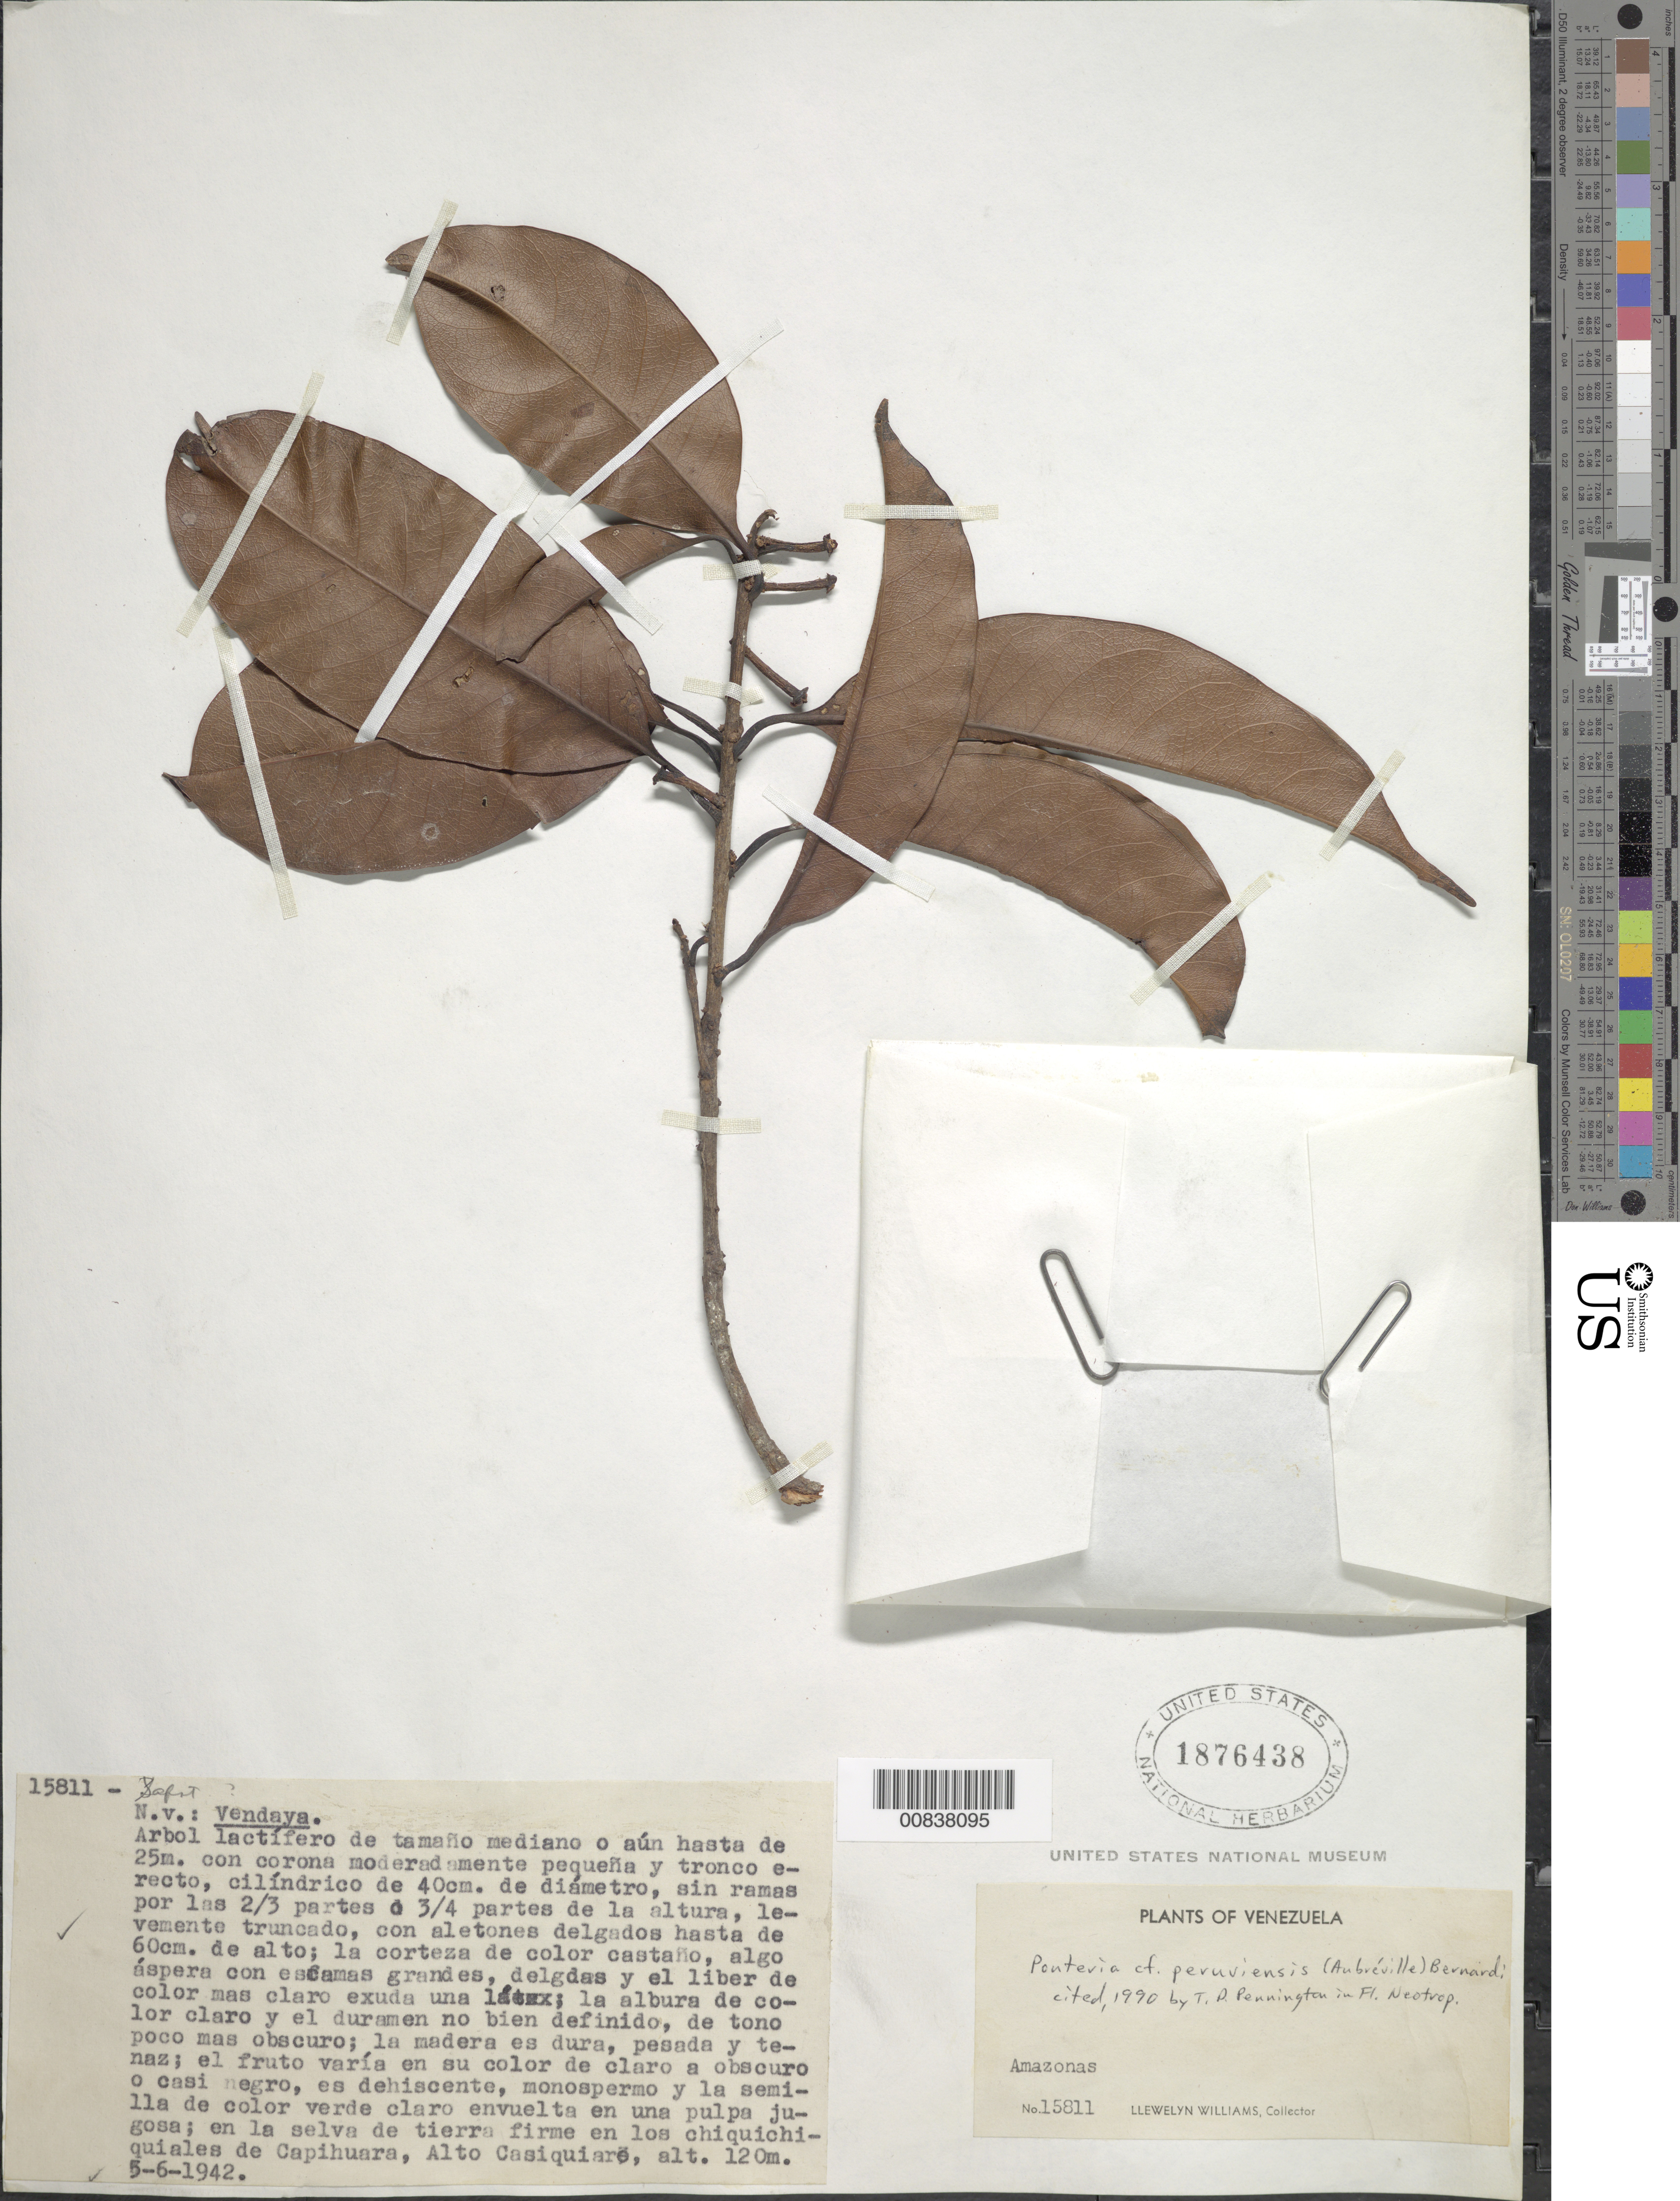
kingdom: Plantae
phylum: Tracheophyta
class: Magnoliopsida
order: Ericales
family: Sapotaceae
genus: Pouteria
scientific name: Pouteria peruviensis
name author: (Aubrév.)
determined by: Pennington, T. D., (K)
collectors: Ll. Williams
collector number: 15811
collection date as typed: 5-Jun-42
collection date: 1942-06-05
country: Venezuela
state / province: Amazonas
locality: Capihuara, Alto Casiquiare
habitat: Selva de tierra firme en los chiquichiquiales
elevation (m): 120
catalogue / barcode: US 1876438